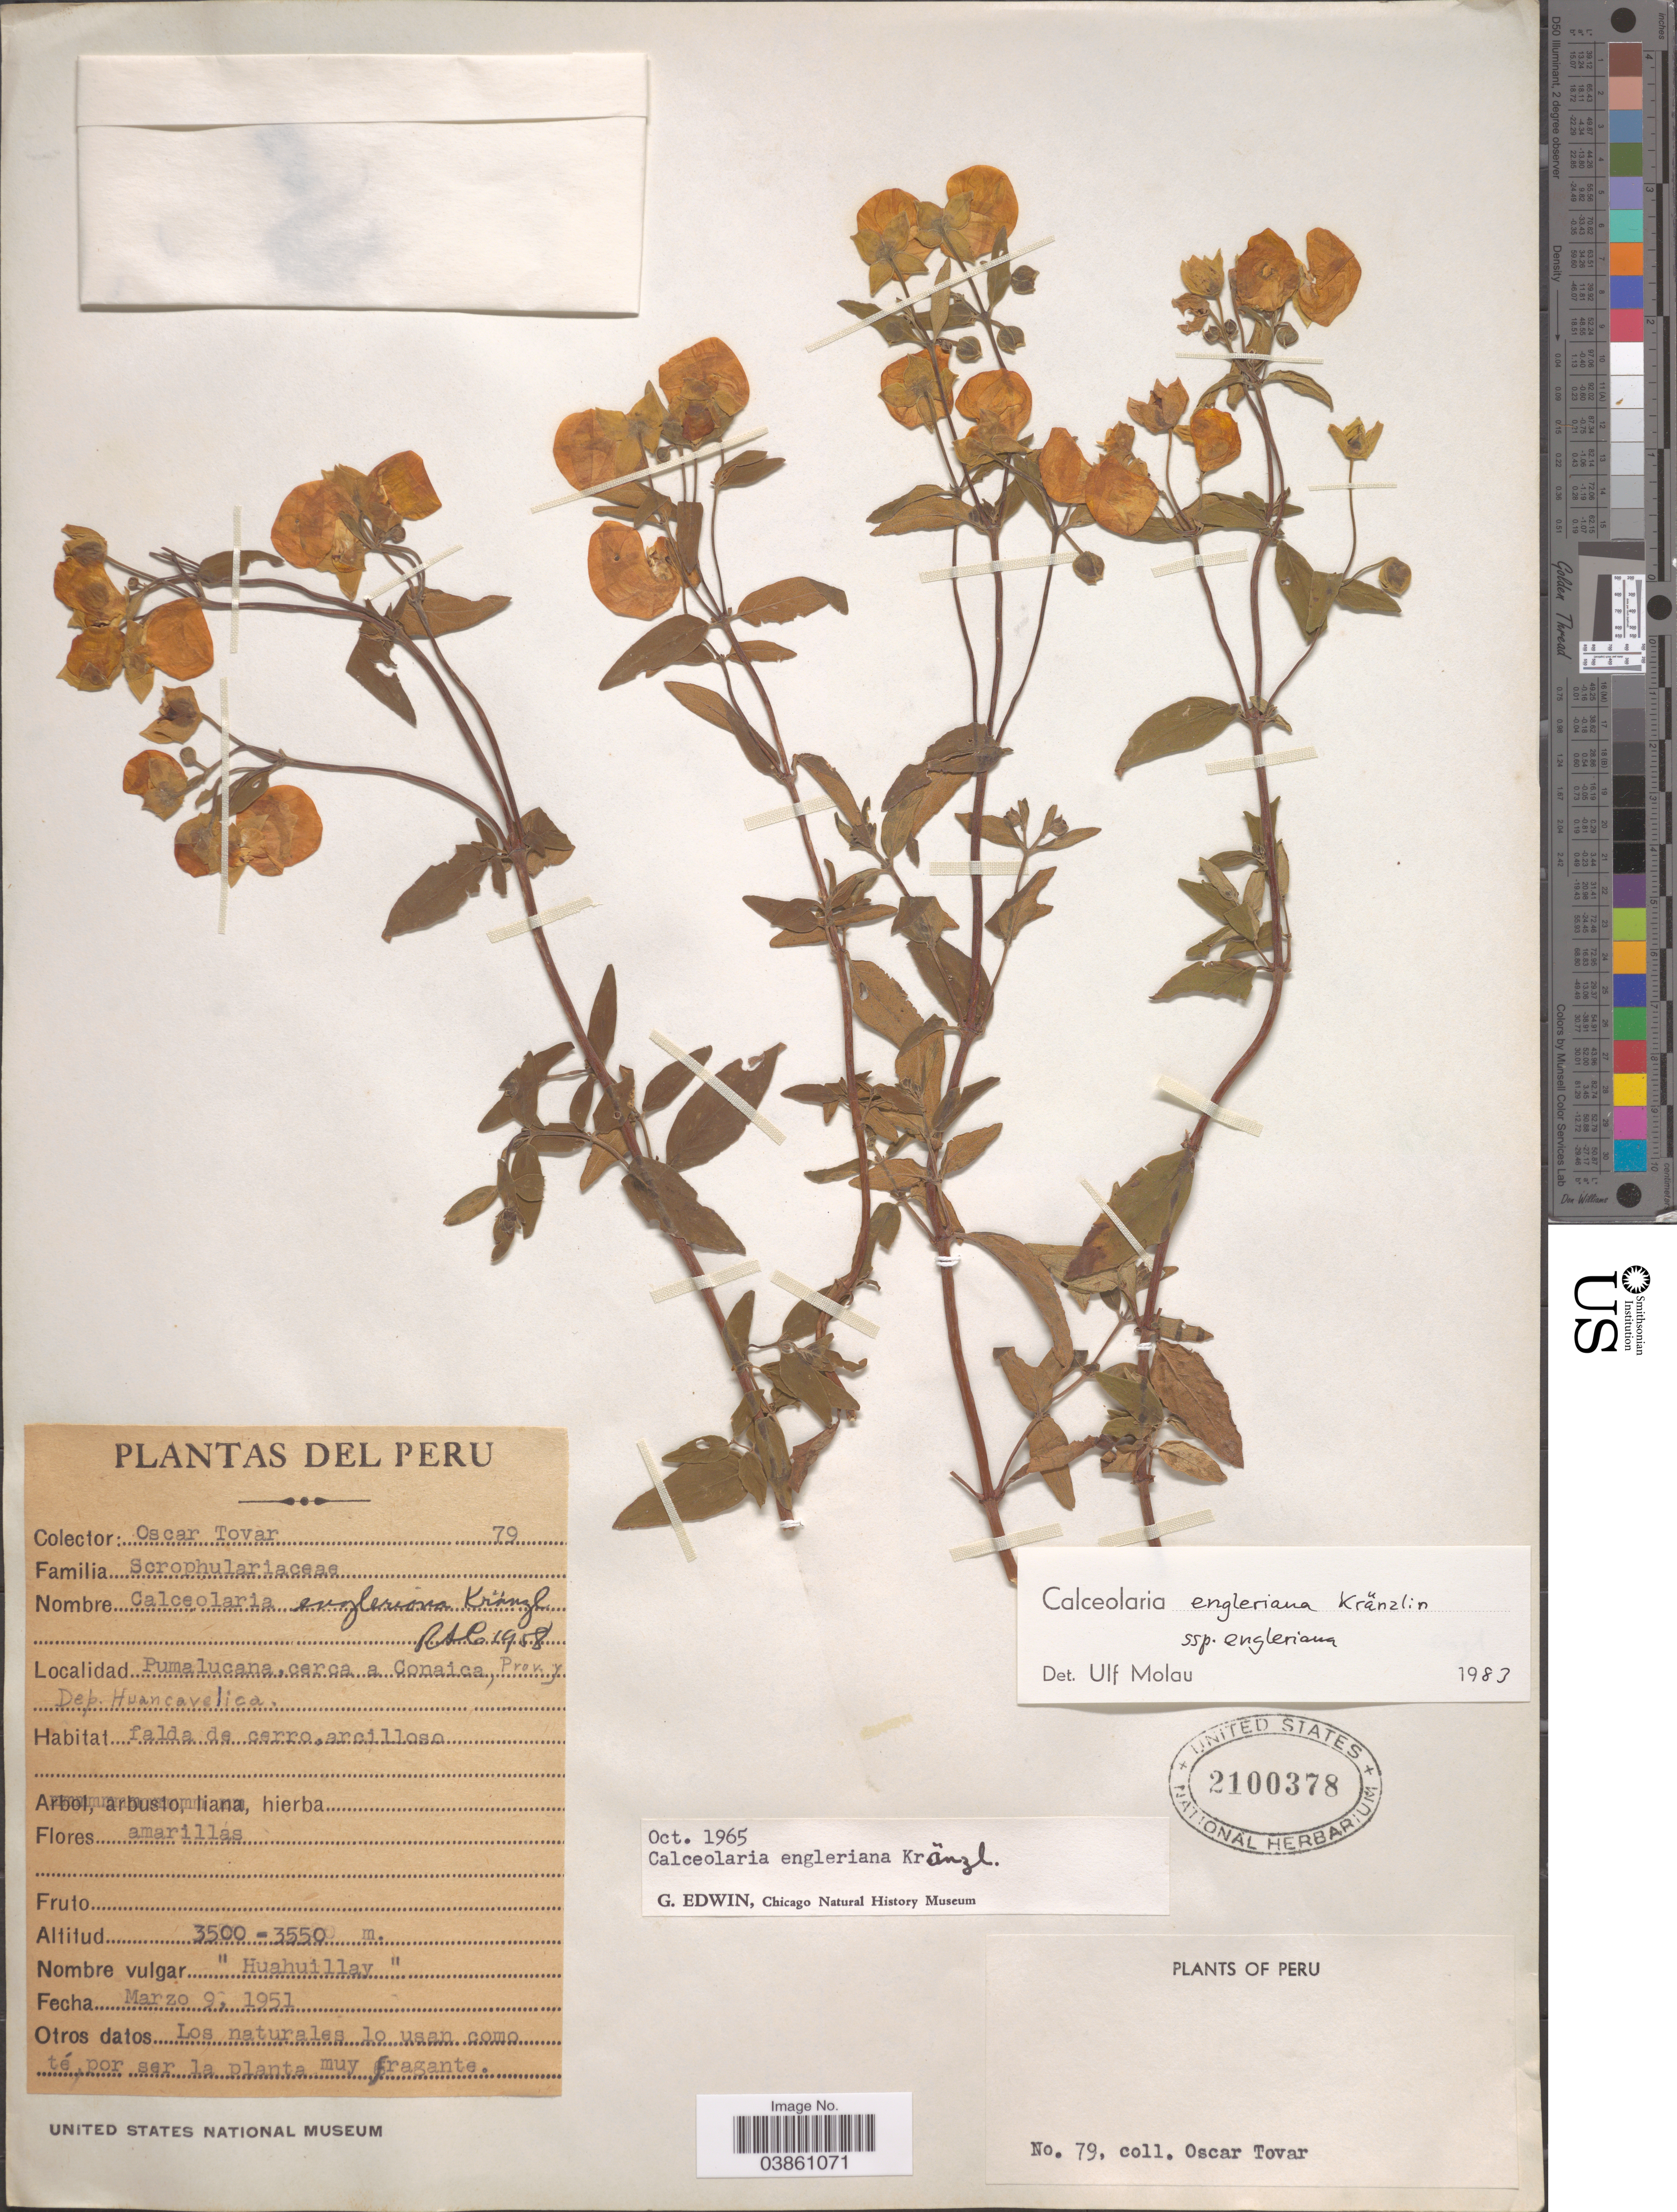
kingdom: Plantae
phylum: Tracheophyta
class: Magnoliopsida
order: Lamiales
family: Calceolariaceae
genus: Calceolaria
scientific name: Calceolaria engleriana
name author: Kraenzl.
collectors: Ó. Tovar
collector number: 79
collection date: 1951-03-09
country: Peru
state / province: Huancavelica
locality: Pumalucana, cerca a Conaica, Prov. y Dep. Huancavelica.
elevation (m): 3500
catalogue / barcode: US 2100378